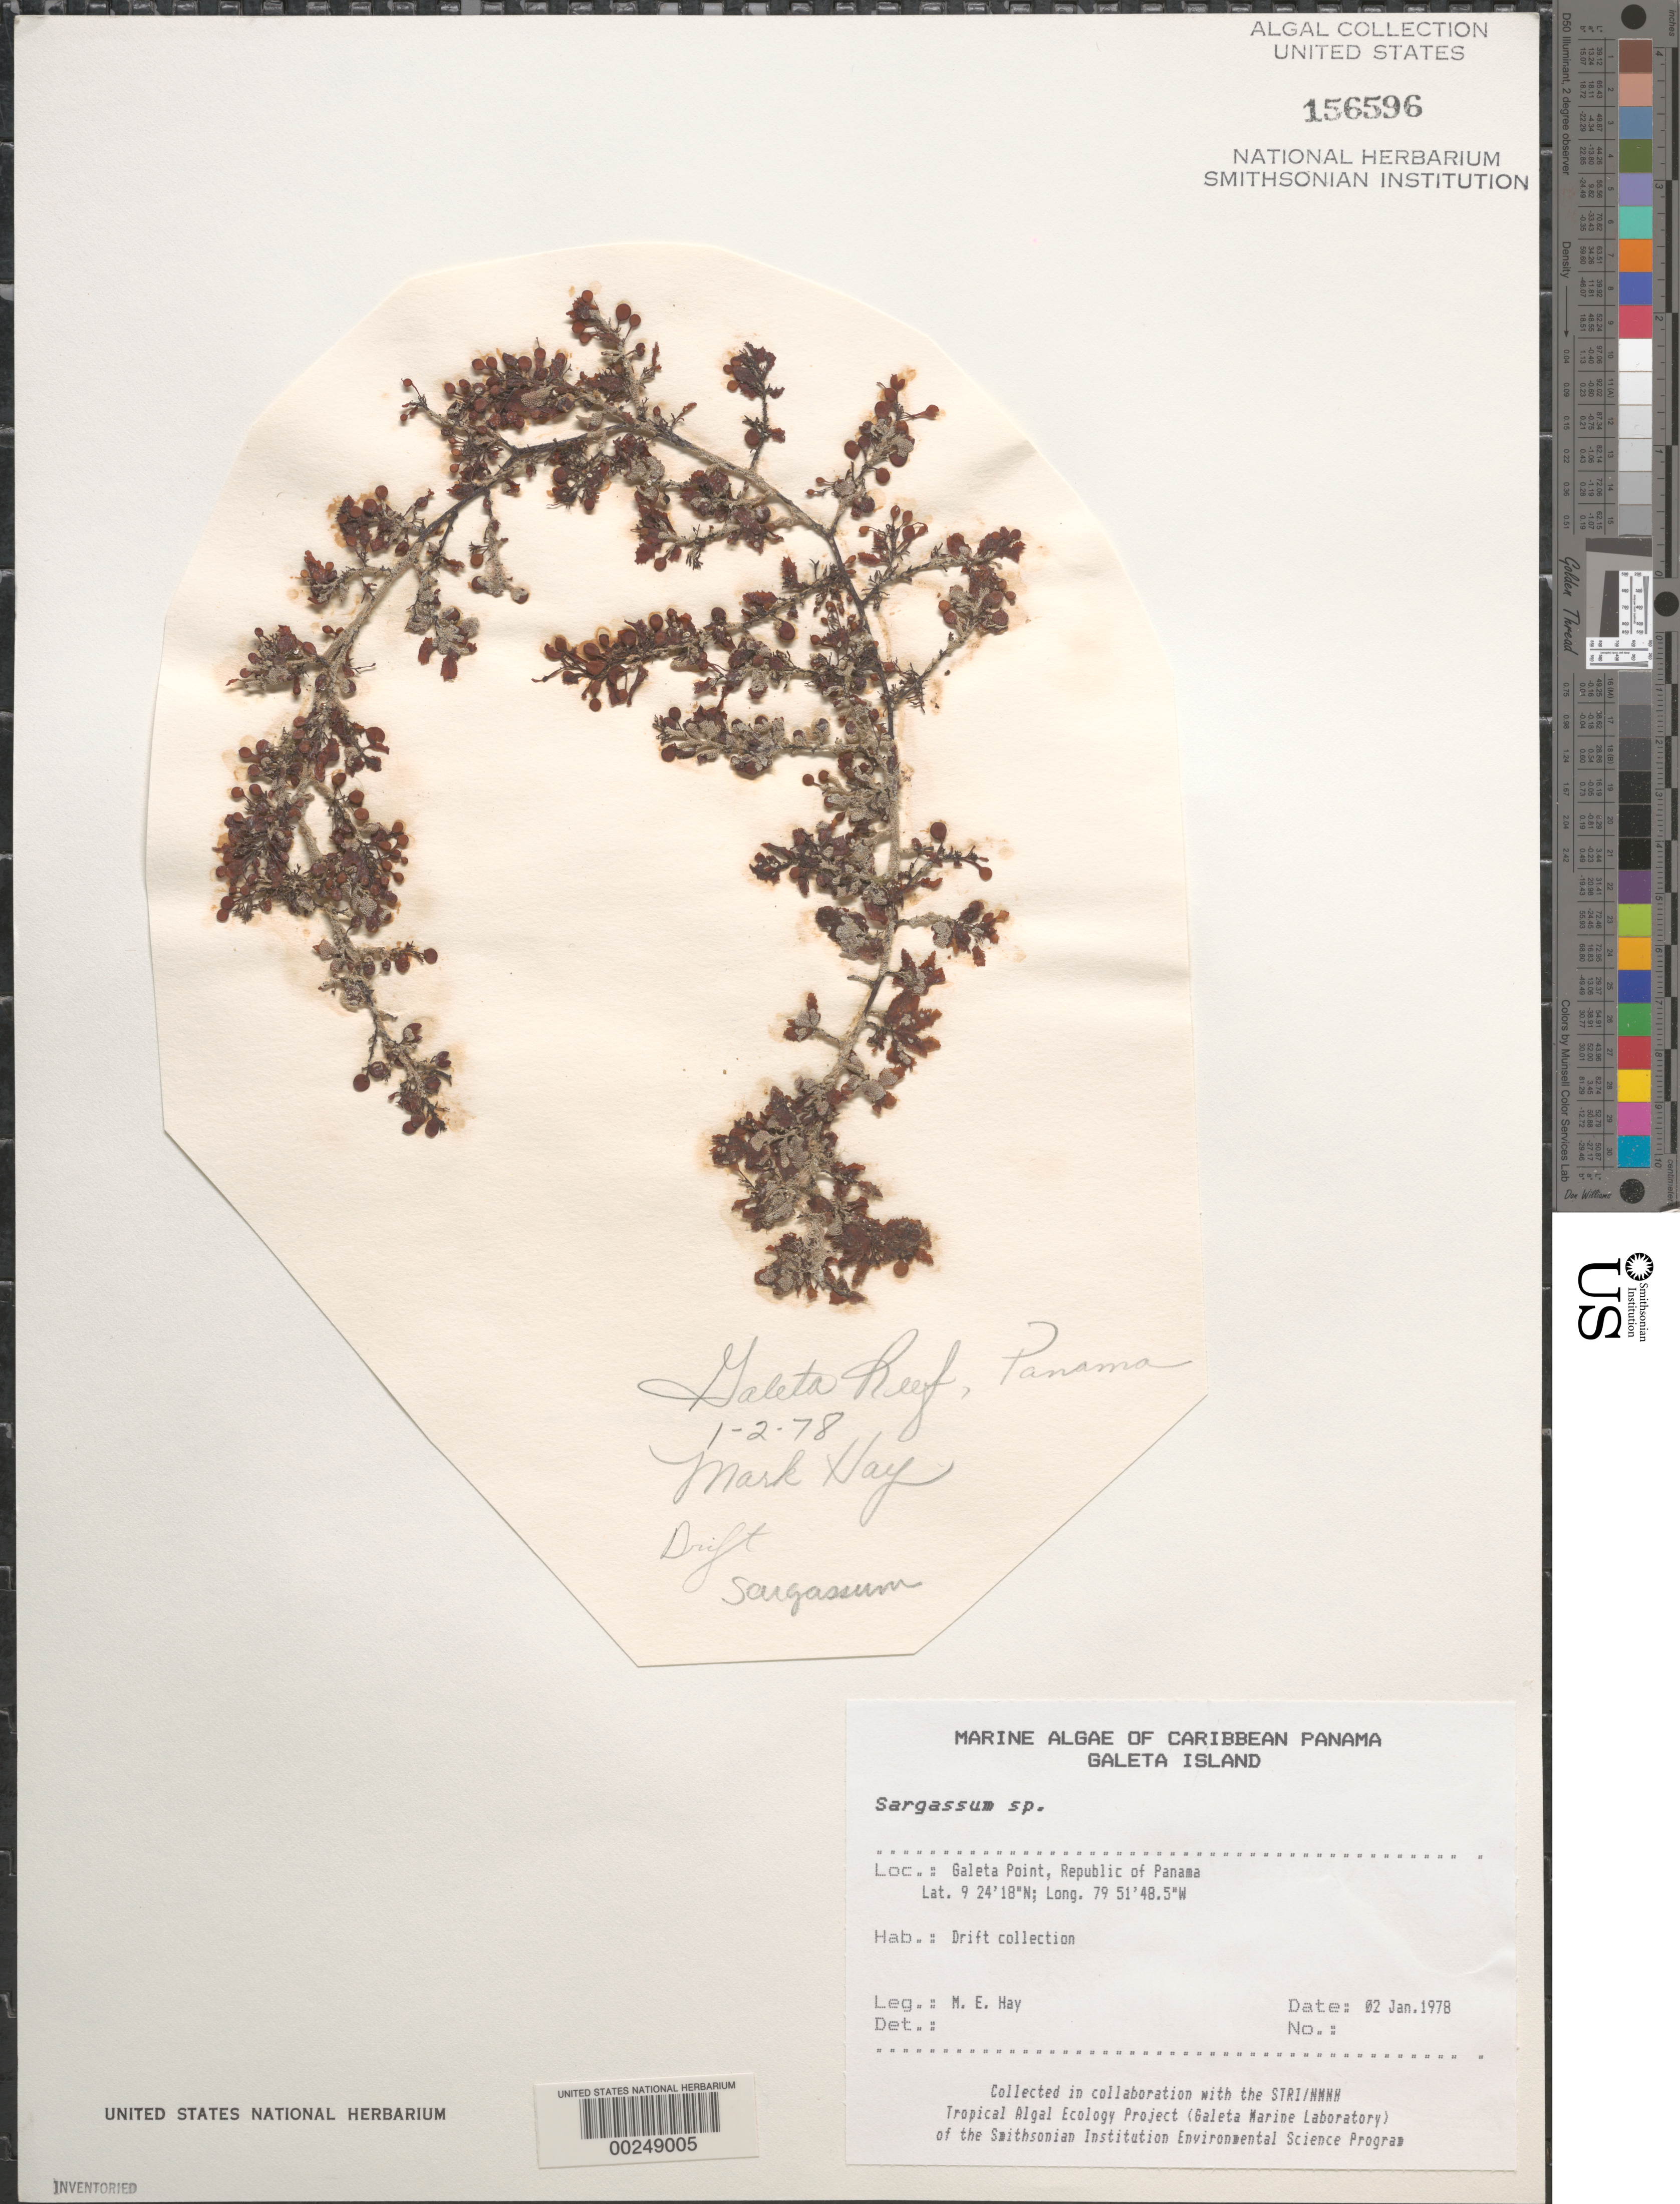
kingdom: Chromista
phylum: Ochrophyta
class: Phaeophyceae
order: Fucales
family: Sargassaceae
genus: Sargassum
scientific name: Sargassum fluitans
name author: (Børgesen) Børgesen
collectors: M. E. Hay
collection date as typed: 02 Jan 1978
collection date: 1978-01-02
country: Panama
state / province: Colón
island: Galeta Island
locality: Galeta Point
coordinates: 9 24' 18" N, 79 51' 48.5" W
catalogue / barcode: US 156596